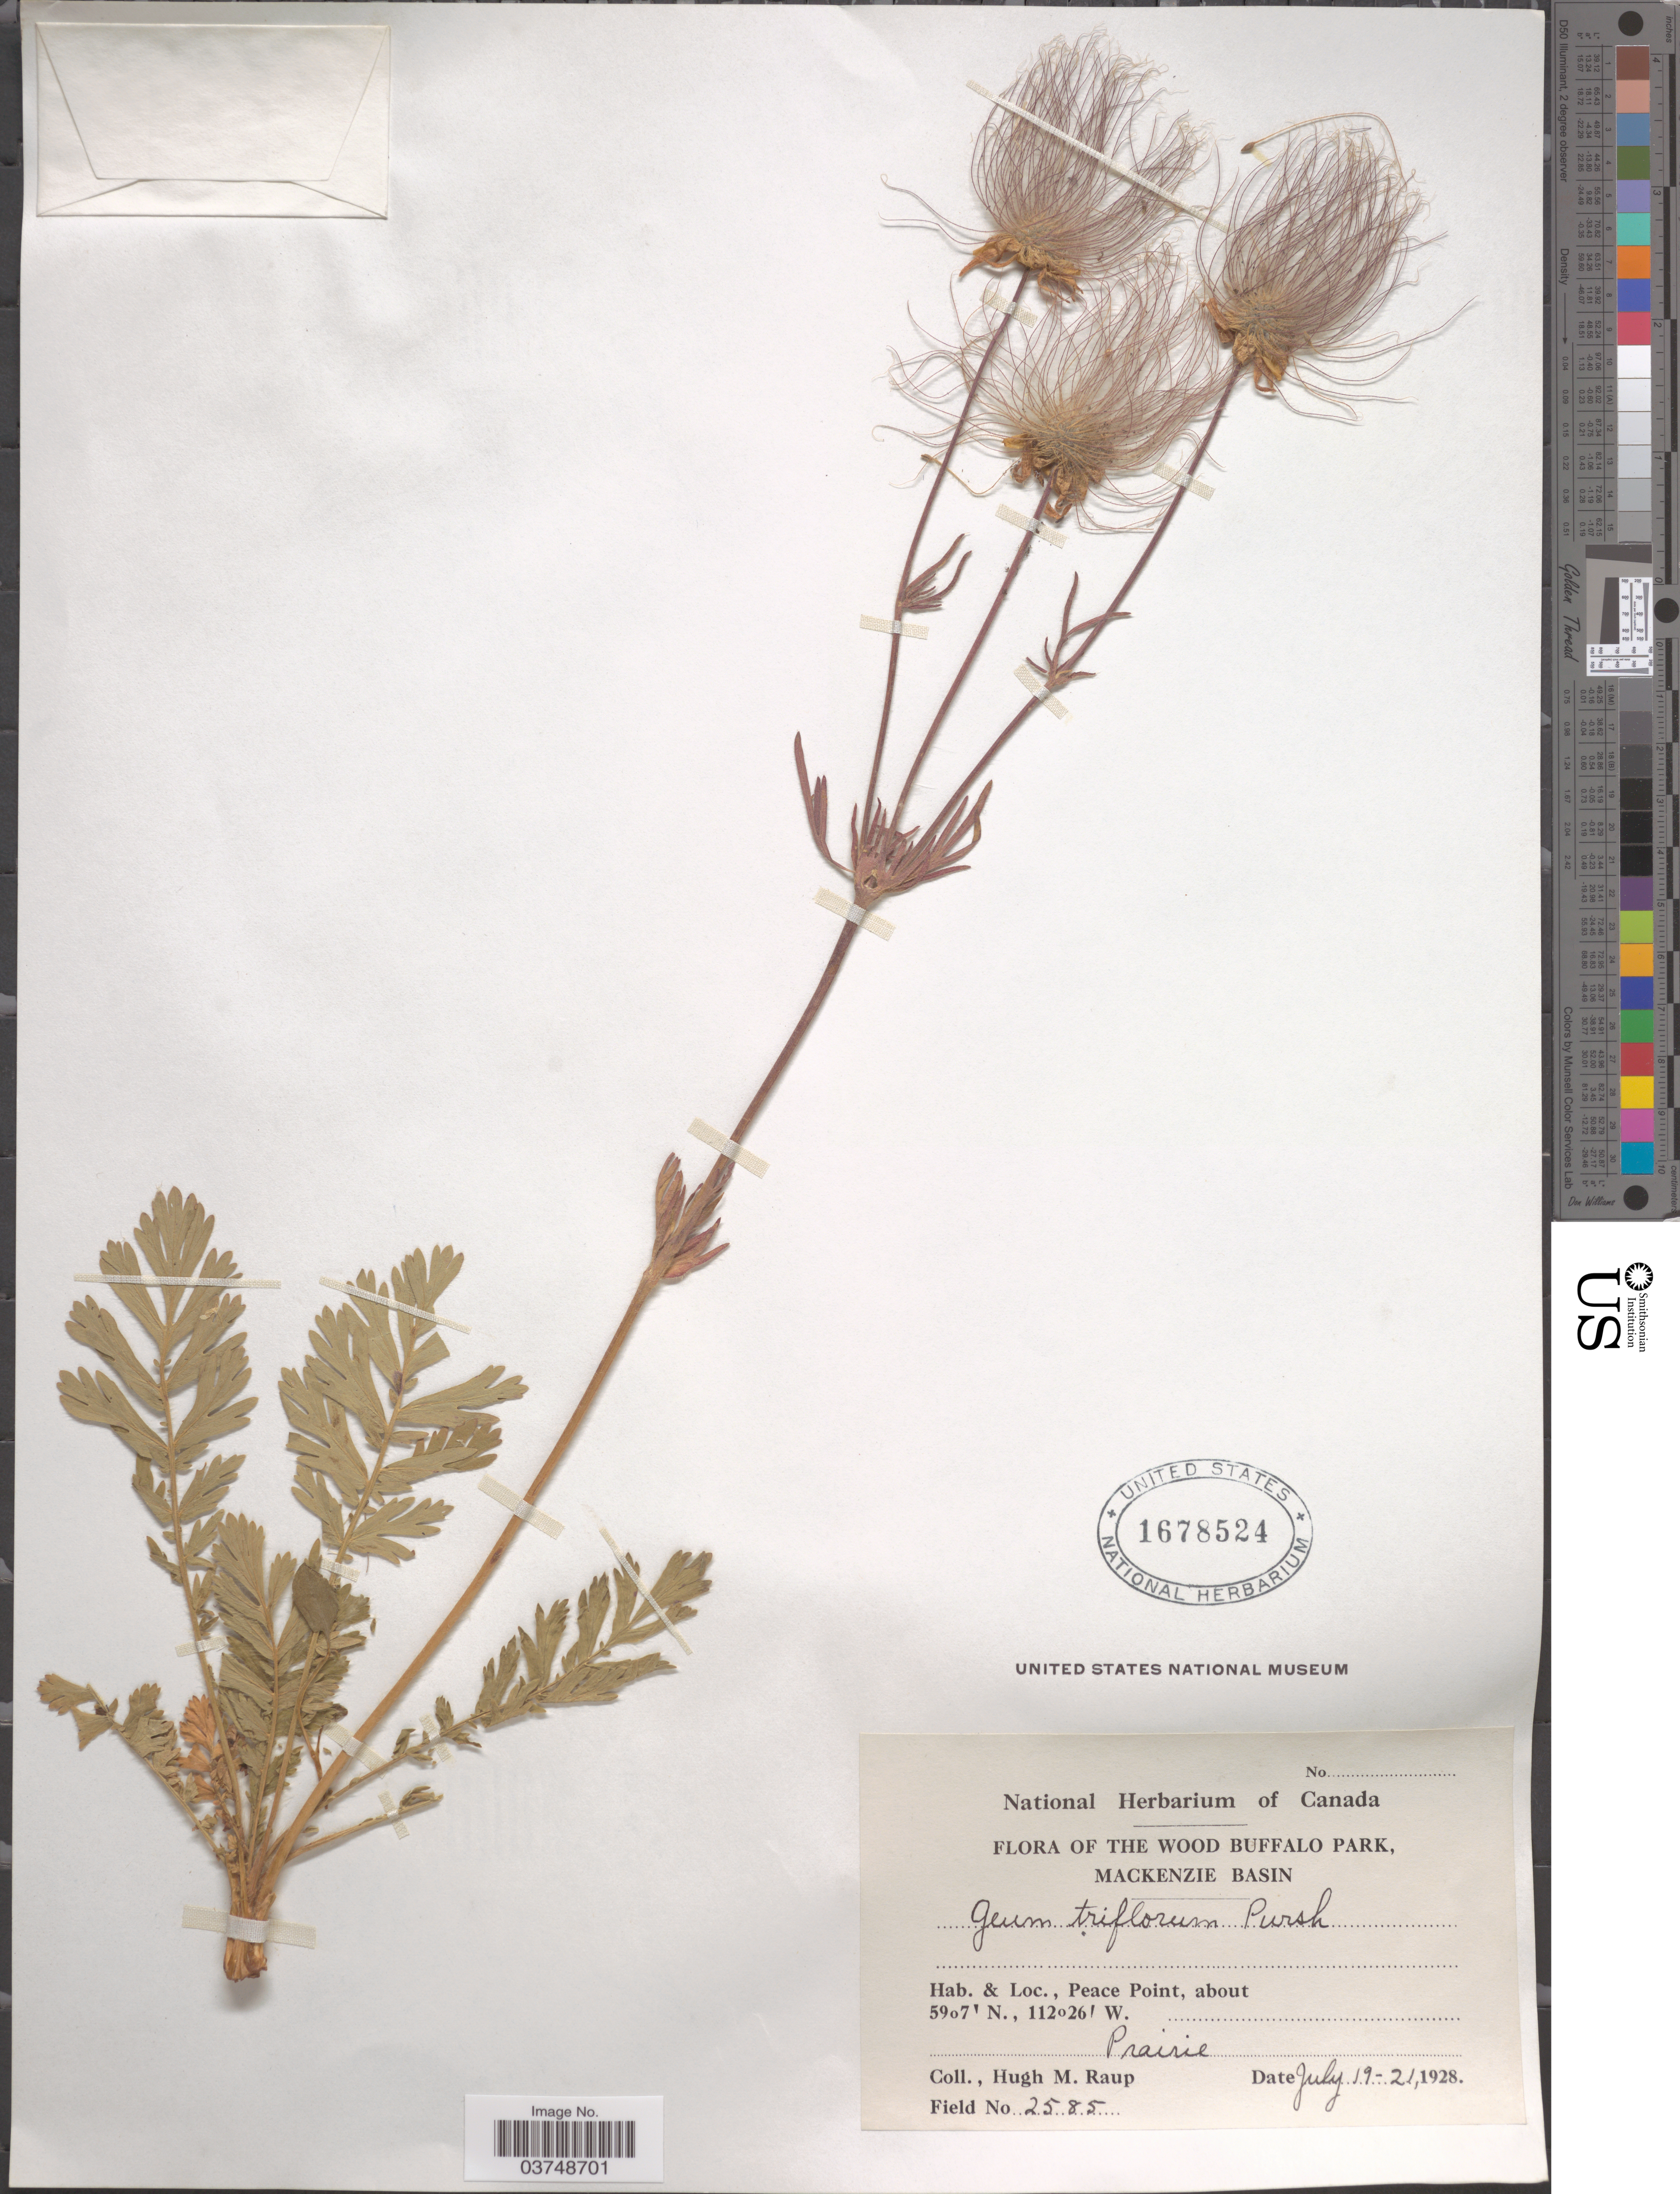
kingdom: Plantae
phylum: Tracheophyta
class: Magnoliopsida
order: Rosales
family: Rosaceae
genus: Geum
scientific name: Geum triflorum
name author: Pursh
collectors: H. Raup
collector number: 2585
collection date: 1928-07-19/1928-07-21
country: Canada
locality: Wood Buffalo Park, Mackenzie Basin. Peace Point.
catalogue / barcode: US 1678524